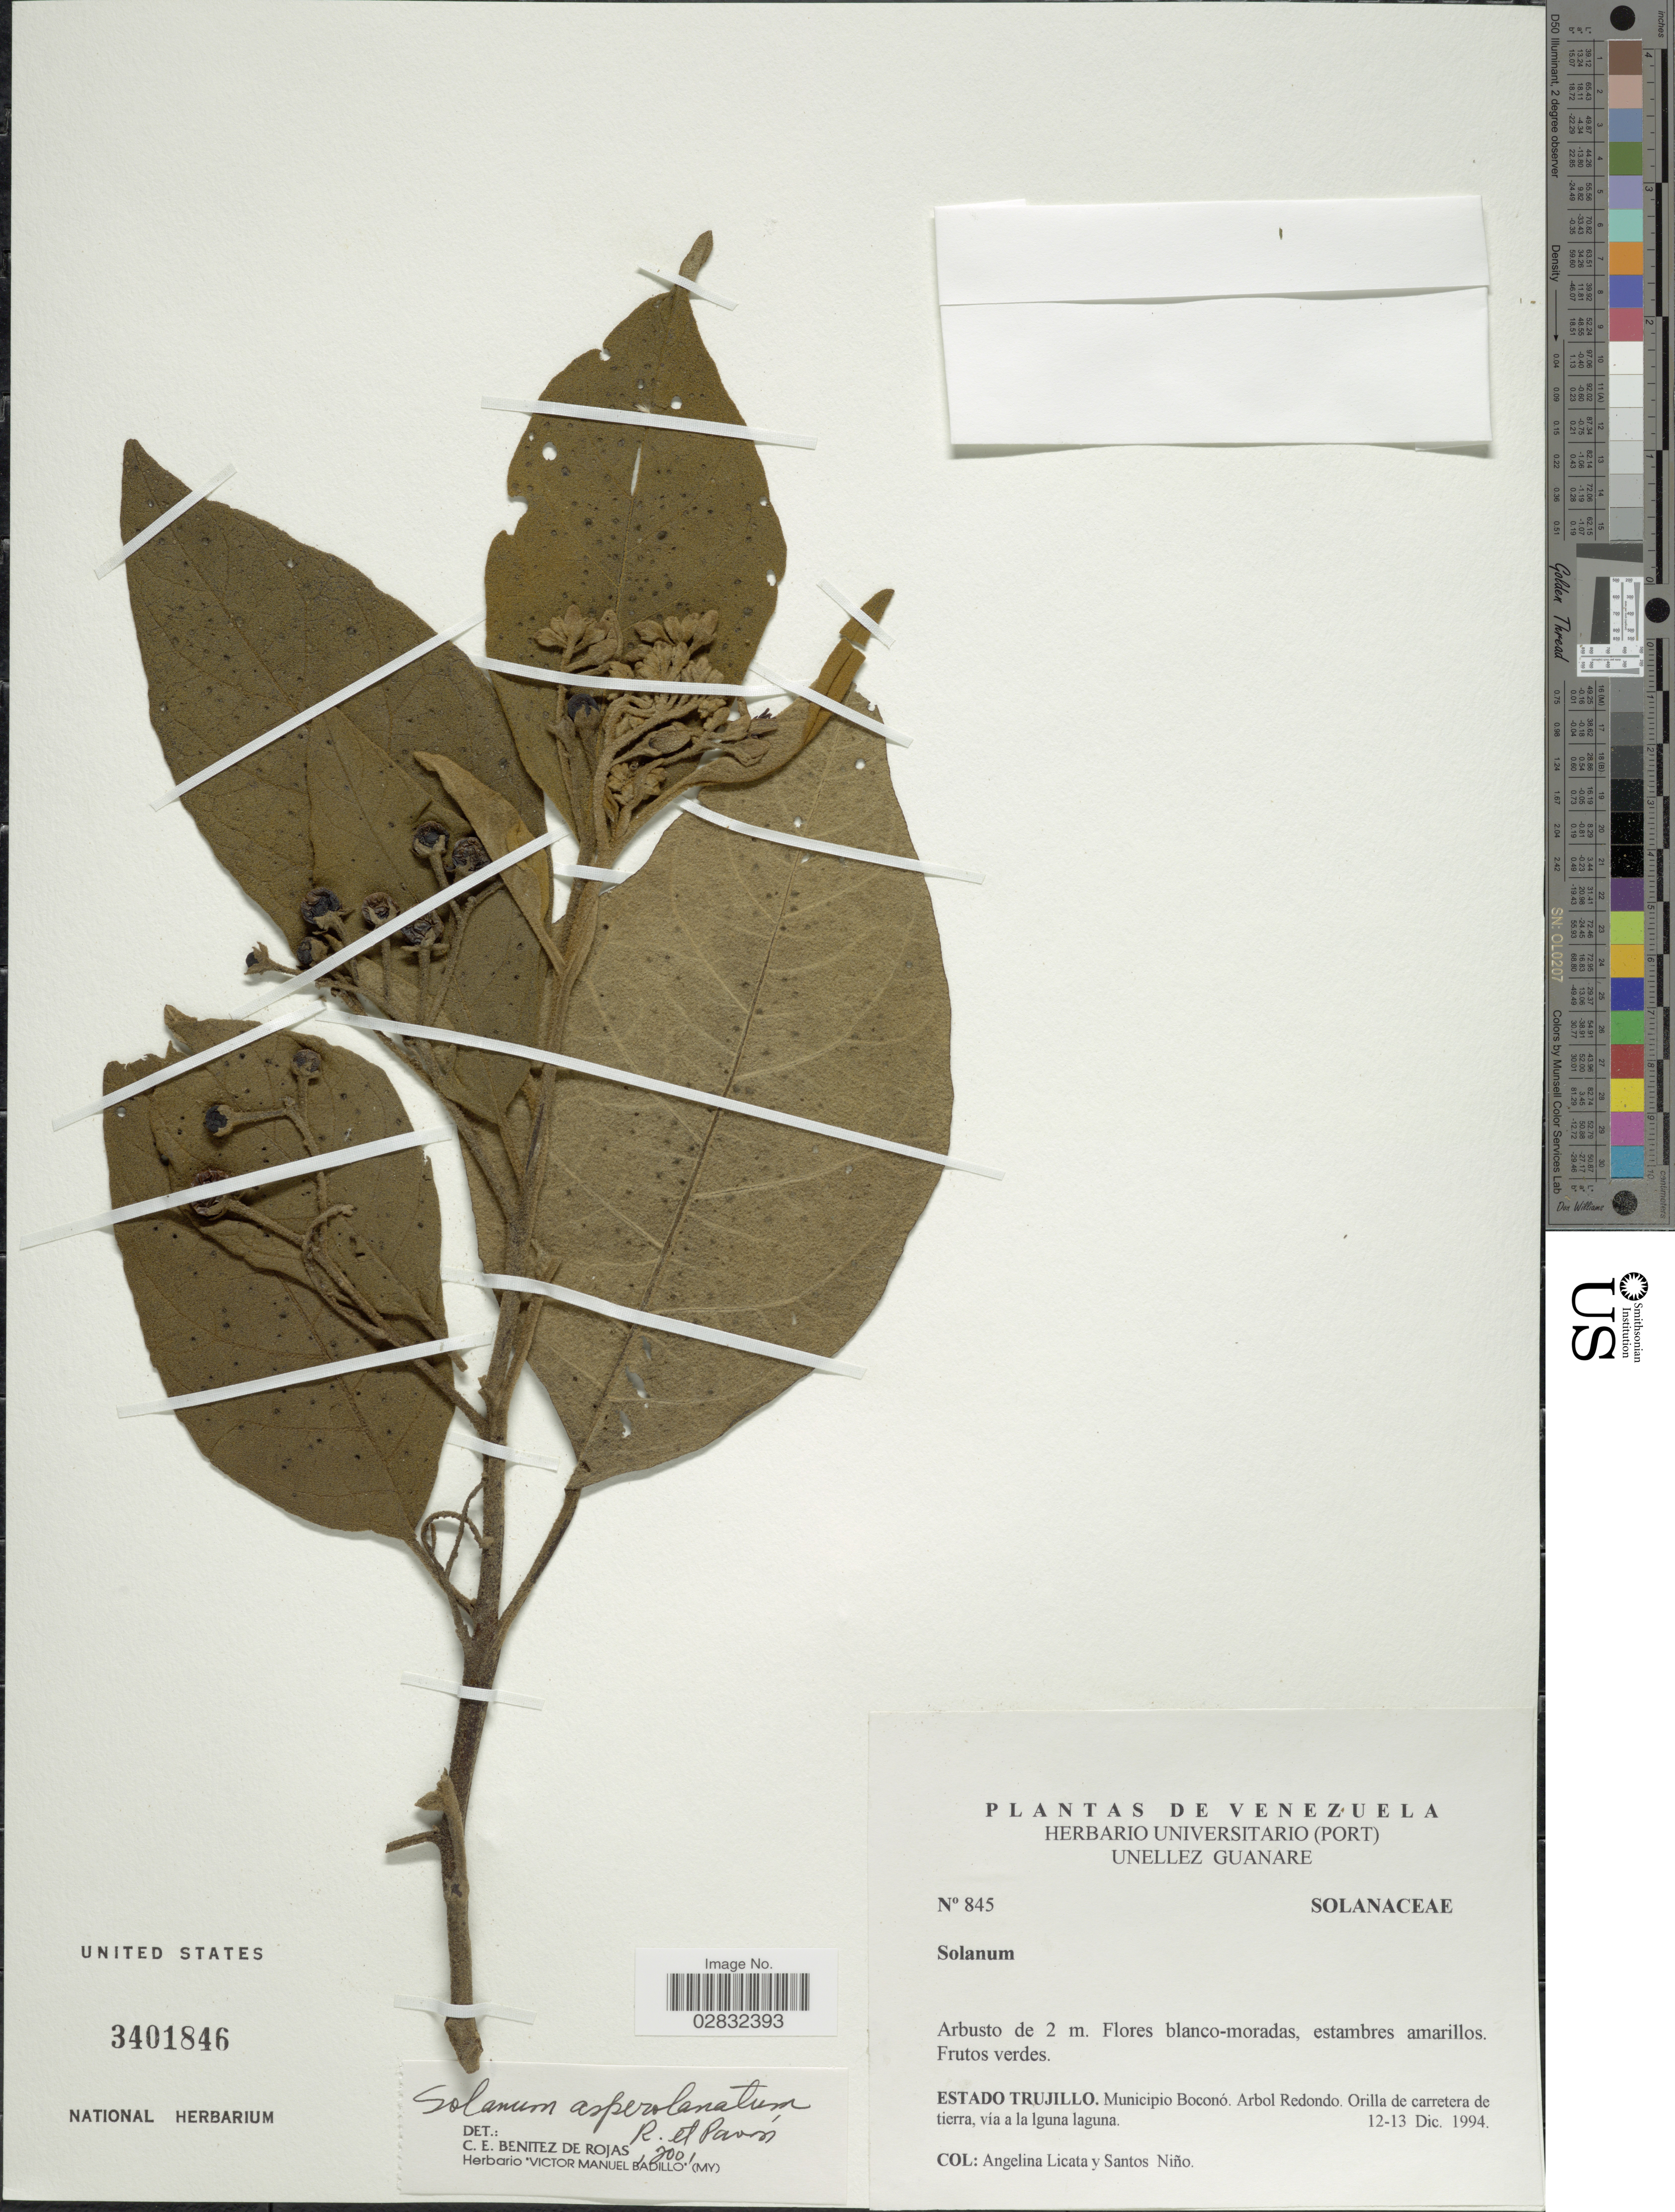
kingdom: Plantae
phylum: Tracheophyta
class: Magnoliopsida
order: Solanales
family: Solanaceae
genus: Solanum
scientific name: Solanum asperolatum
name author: Ruiz & Pav.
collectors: A. Licata & S. M. Niño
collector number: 845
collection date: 1994-12-12/1994-12-13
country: Venezuela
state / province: Trujillo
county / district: Boconó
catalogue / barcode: US 3401846